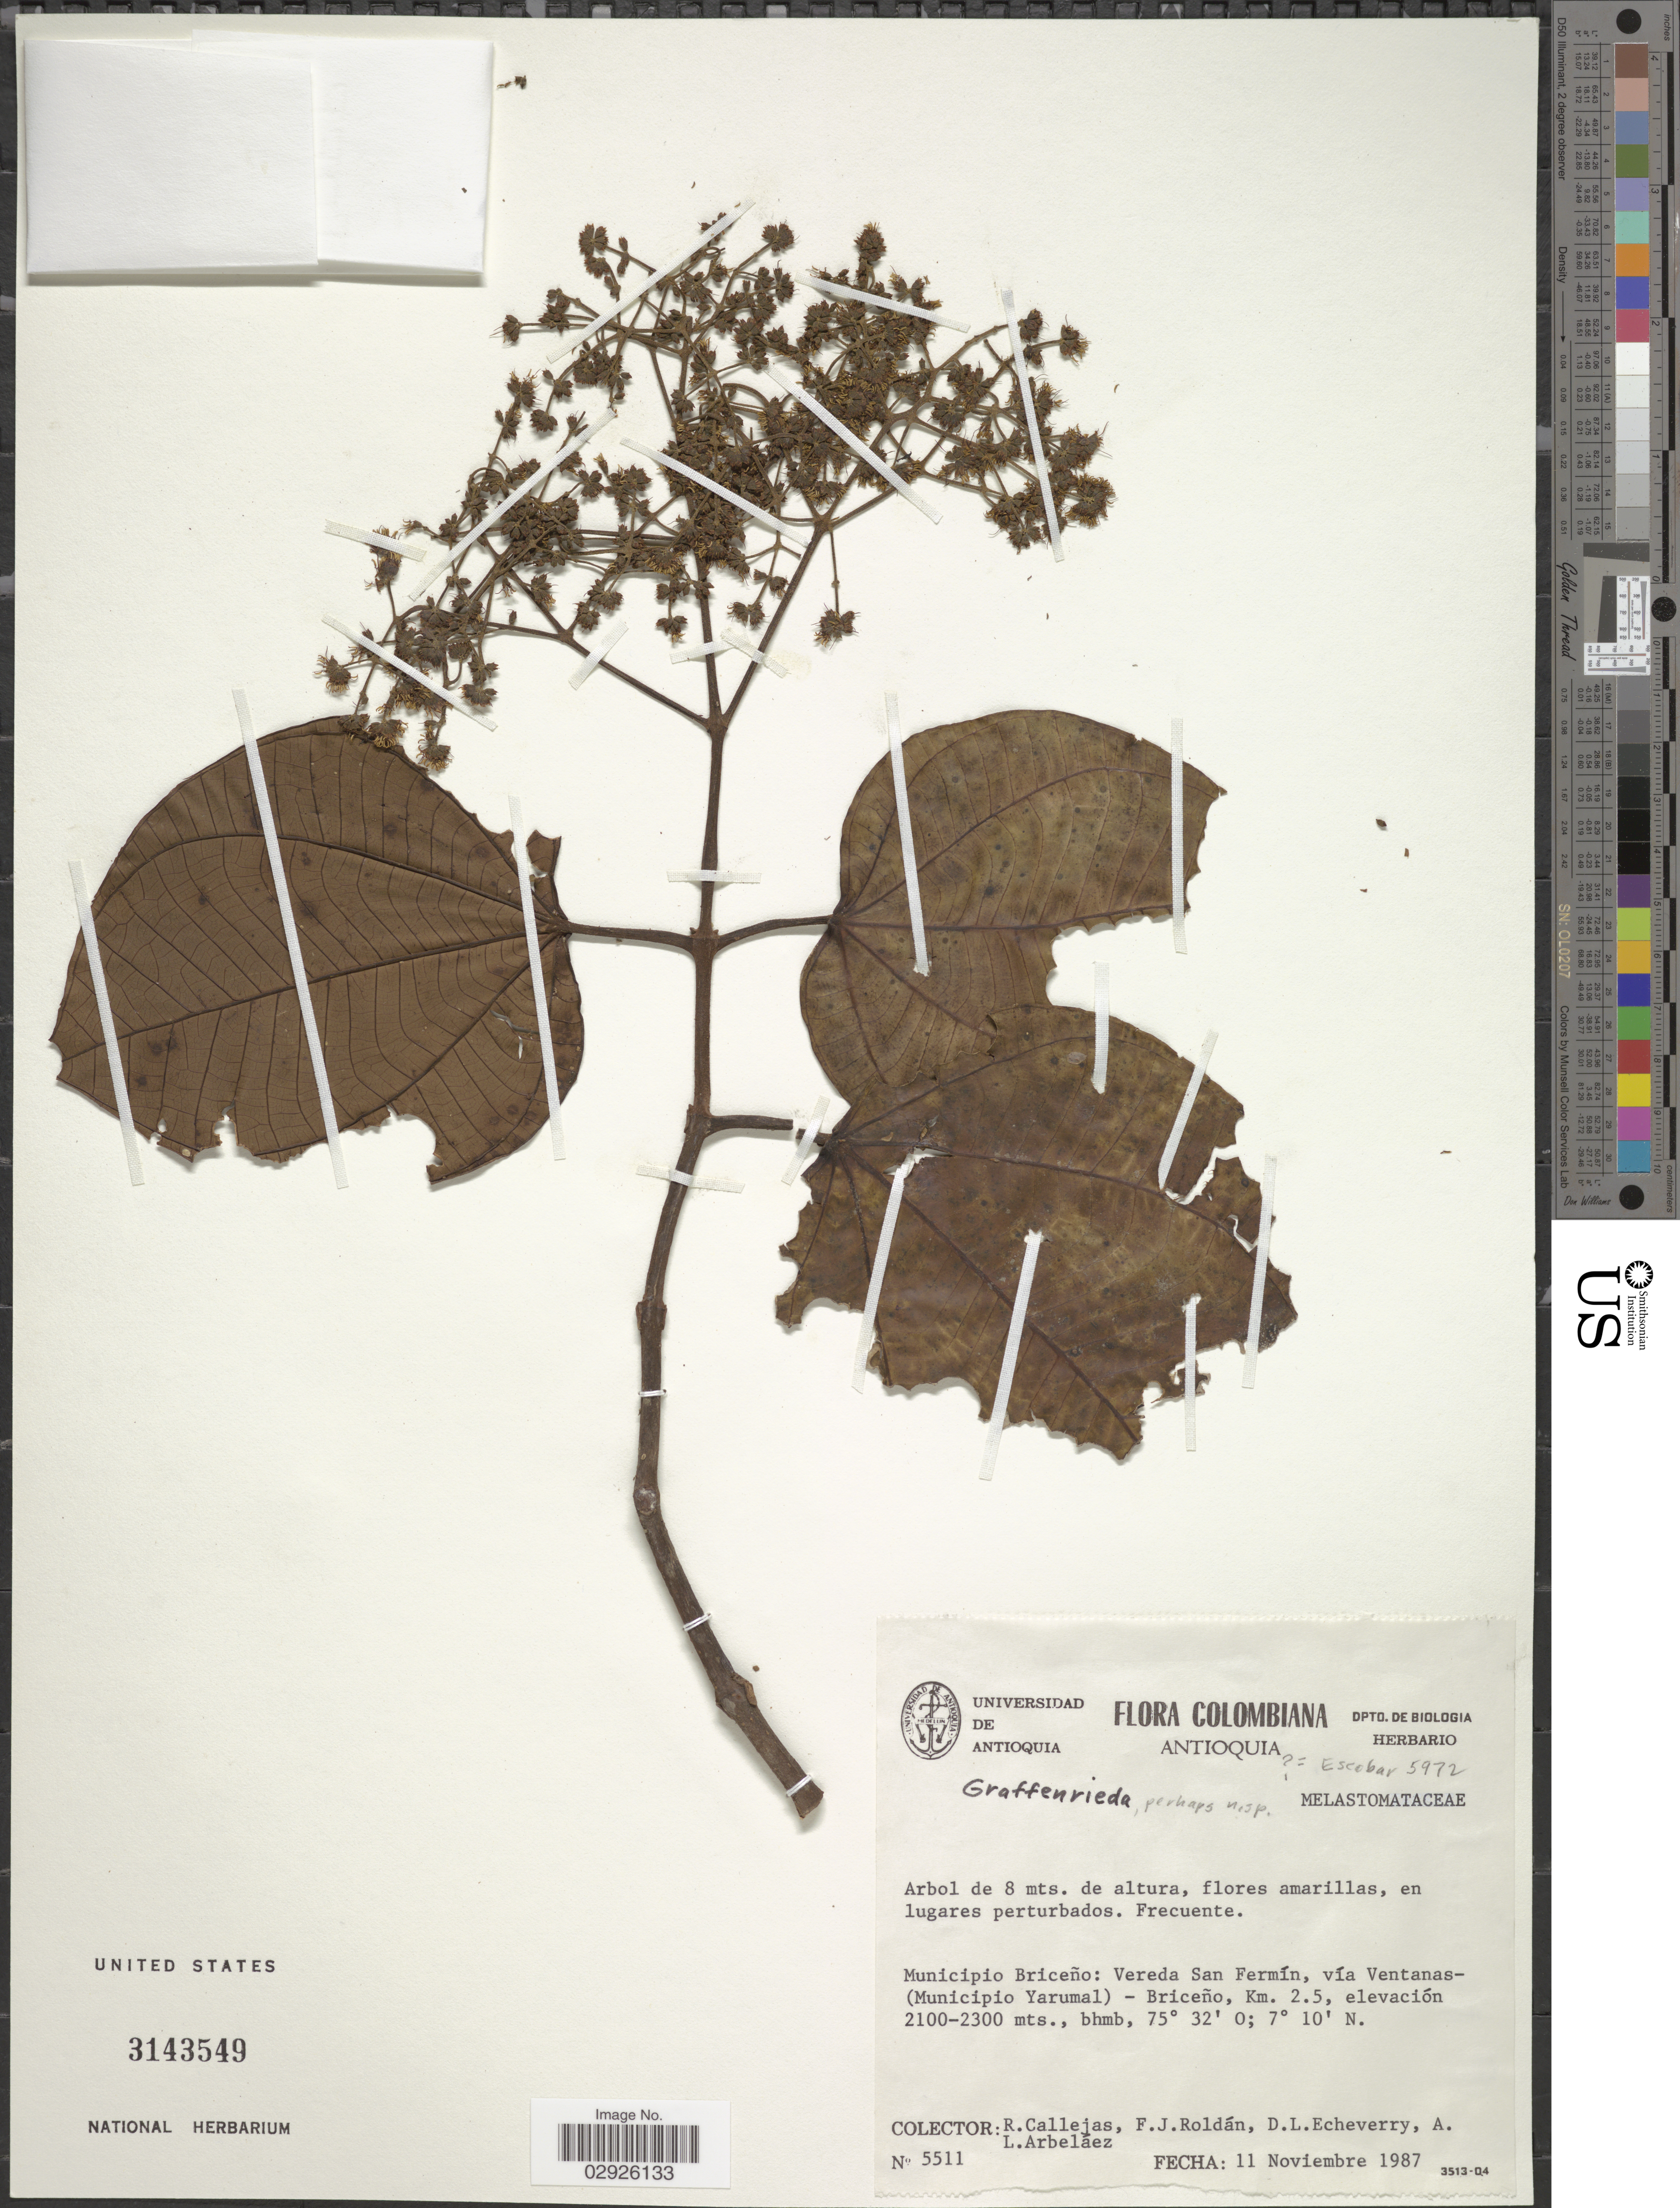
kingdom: Plantae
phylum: Tracheophyta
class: Magnoliopsida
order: Myrtales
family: Melastomataceae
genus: Graffenrieda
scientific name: Graffenrieda sp.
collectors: R. Callejas, F. J. Roldán, D. Echeverry & A. Arbeláez Alvarez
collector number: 5511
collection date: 1987-11-11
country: Colombia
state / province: Antioquia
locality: Municipio Briceño: Vereda San Fermín, vía Ventanas-(Municipio Yarumal) - Briceño, Km. 2.5.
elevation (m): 2100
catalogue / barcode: US 3143549